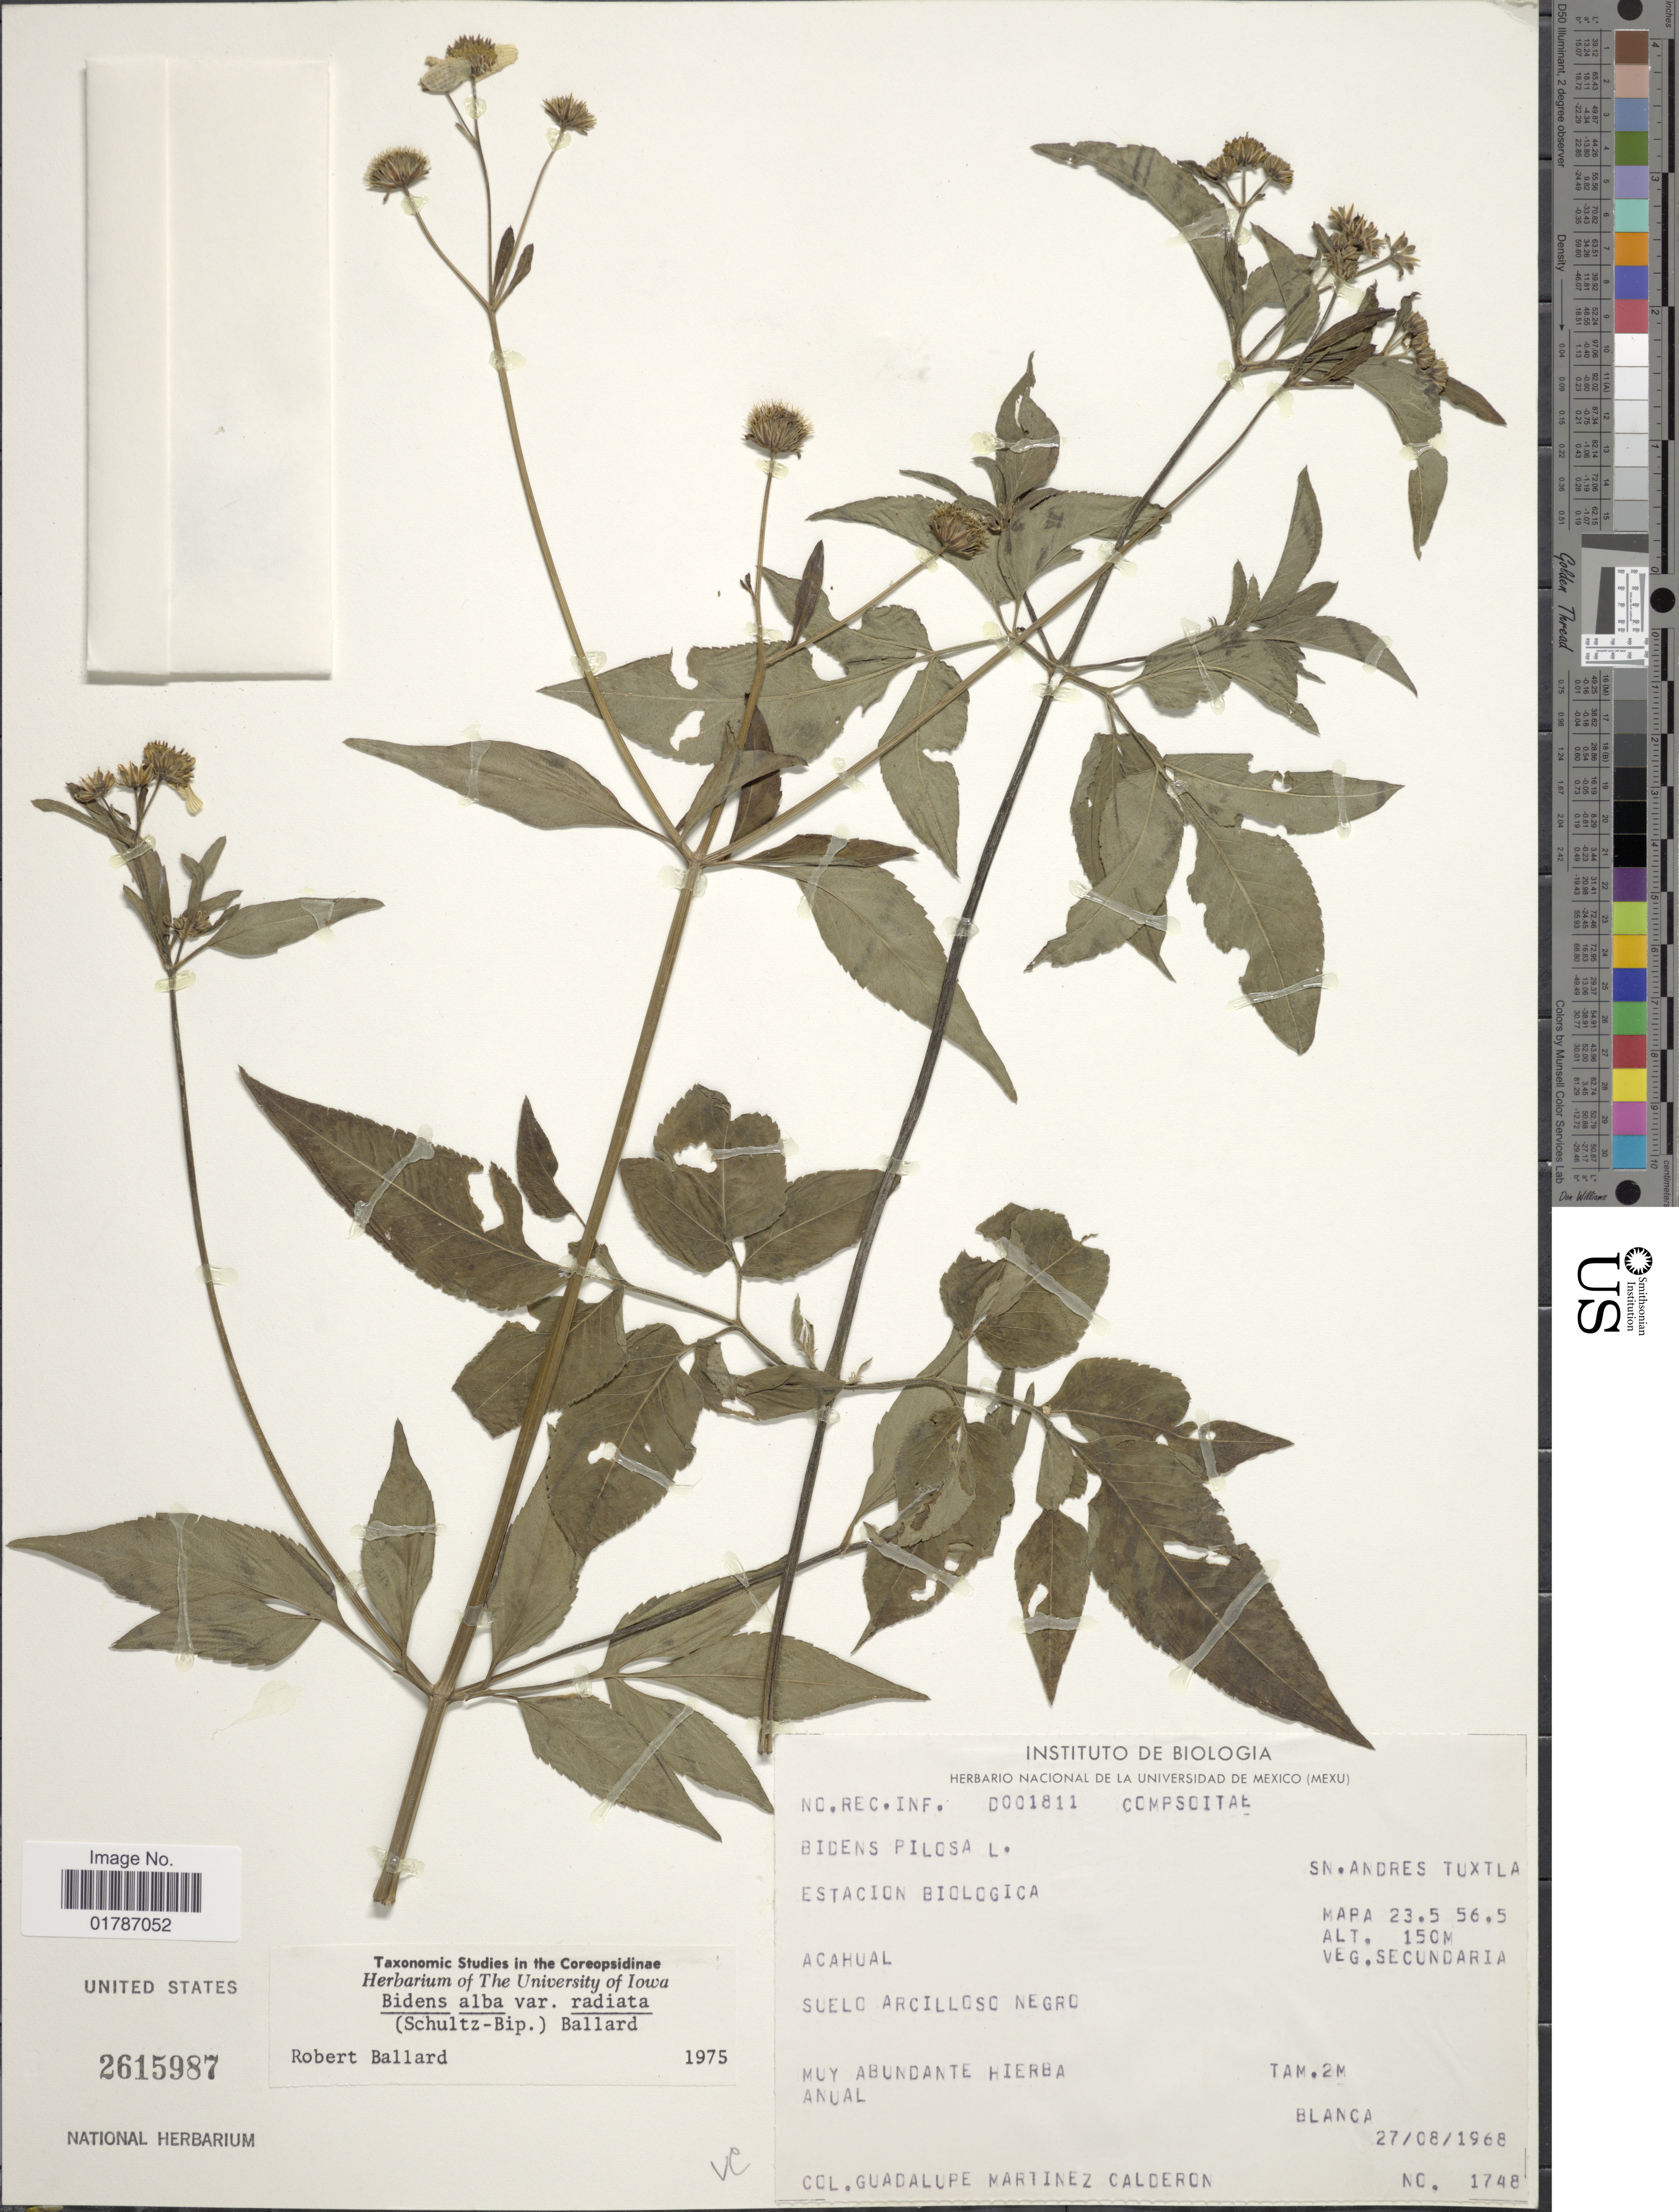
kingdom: Plantae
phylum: Tracheophyta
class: Magnoliopsida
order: Asterales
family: Asteraceae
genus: Bidens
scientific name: Bidens alba var. radiata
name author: (Sch. Bip.) R.E. Ballard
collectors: G. Martinez-C.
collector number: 1748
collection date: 1968-08-27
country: Mexico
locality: Acahual, Suelo Arcilloso Negro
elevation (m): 150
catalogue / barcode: US 2615987